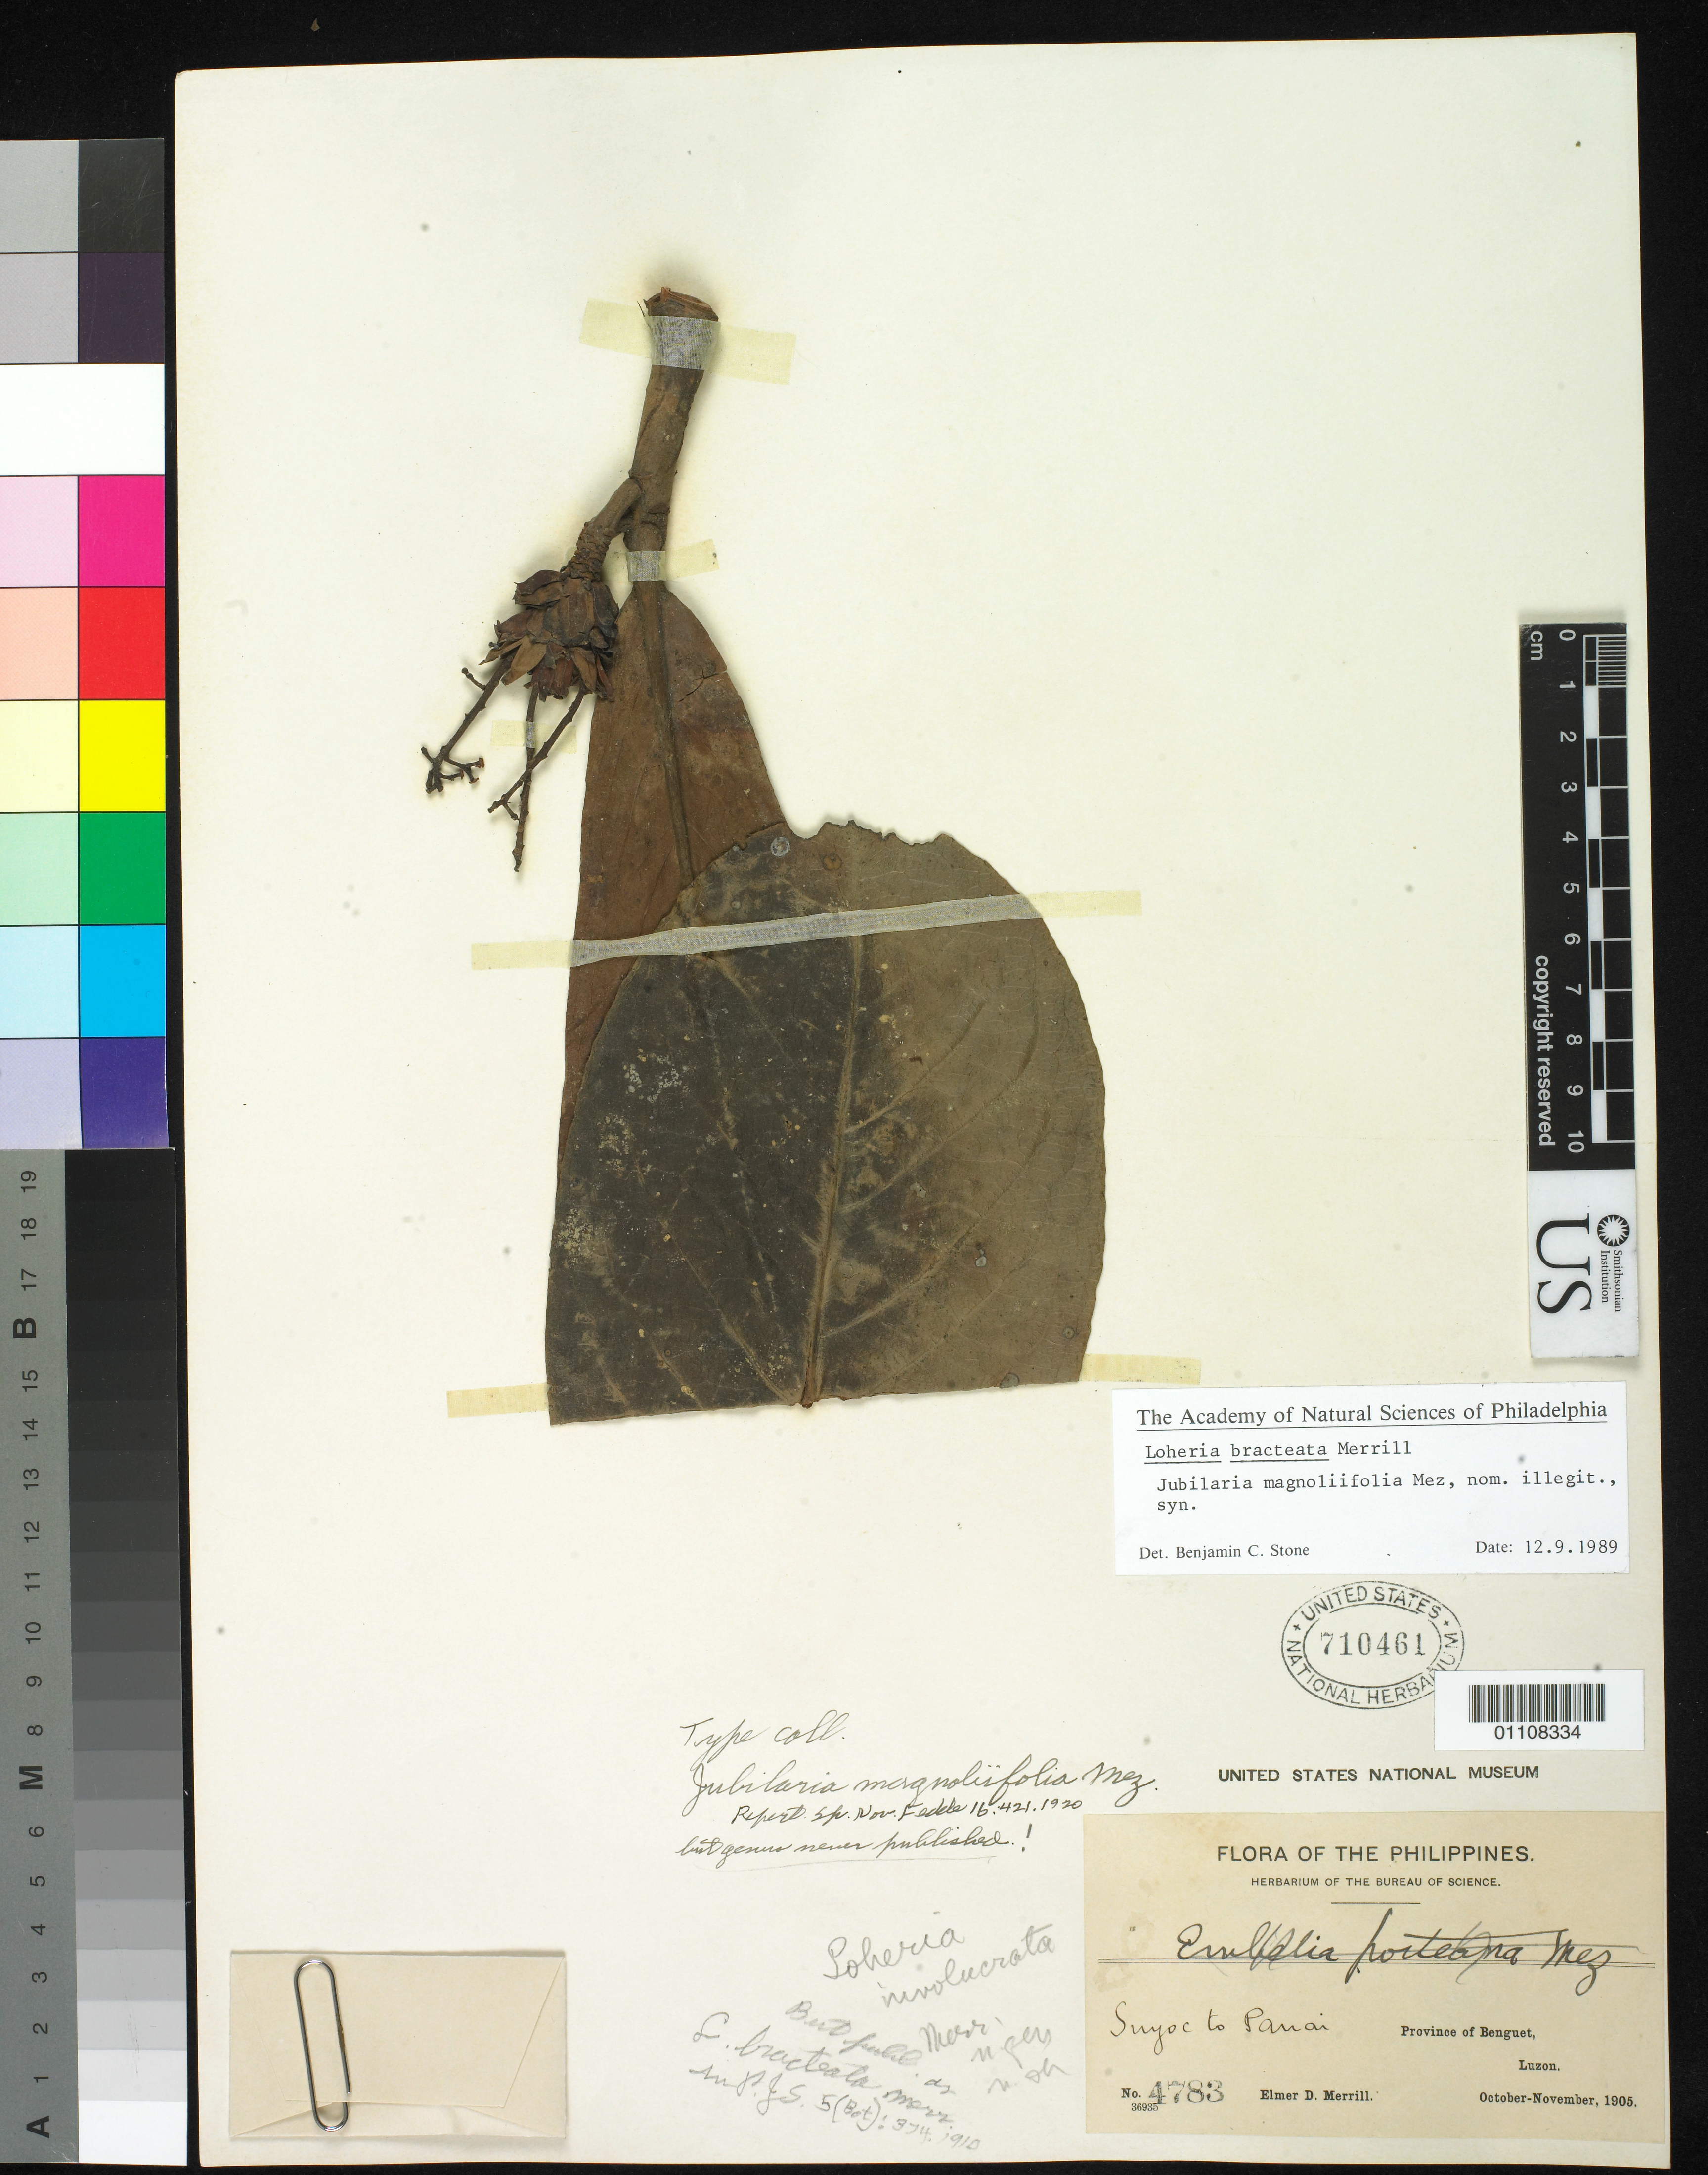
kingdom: Plantae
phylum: Tracheophyta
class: Magnoliopsida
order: Ericales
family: Primulaceae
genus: Loheria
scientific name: Loheria bracteata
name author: Merr.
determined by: Stone, Benjamin C.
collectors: E. D. Merrill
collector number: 4783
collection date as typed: Oct 1905 to -- Nov 1905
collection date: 1905-10/1905-11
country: Philippines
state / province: Cordillera (Administrative Region)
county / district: Benguet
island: Luzon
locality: Suyoc to Panai.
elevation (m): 2000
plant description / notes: Annotated as "Type coll." of Jubilaria magnoliifolia Mez (Repert. Spec. Nov. 16: 421, 1920) but genus not validly published.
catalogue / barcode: US 710461